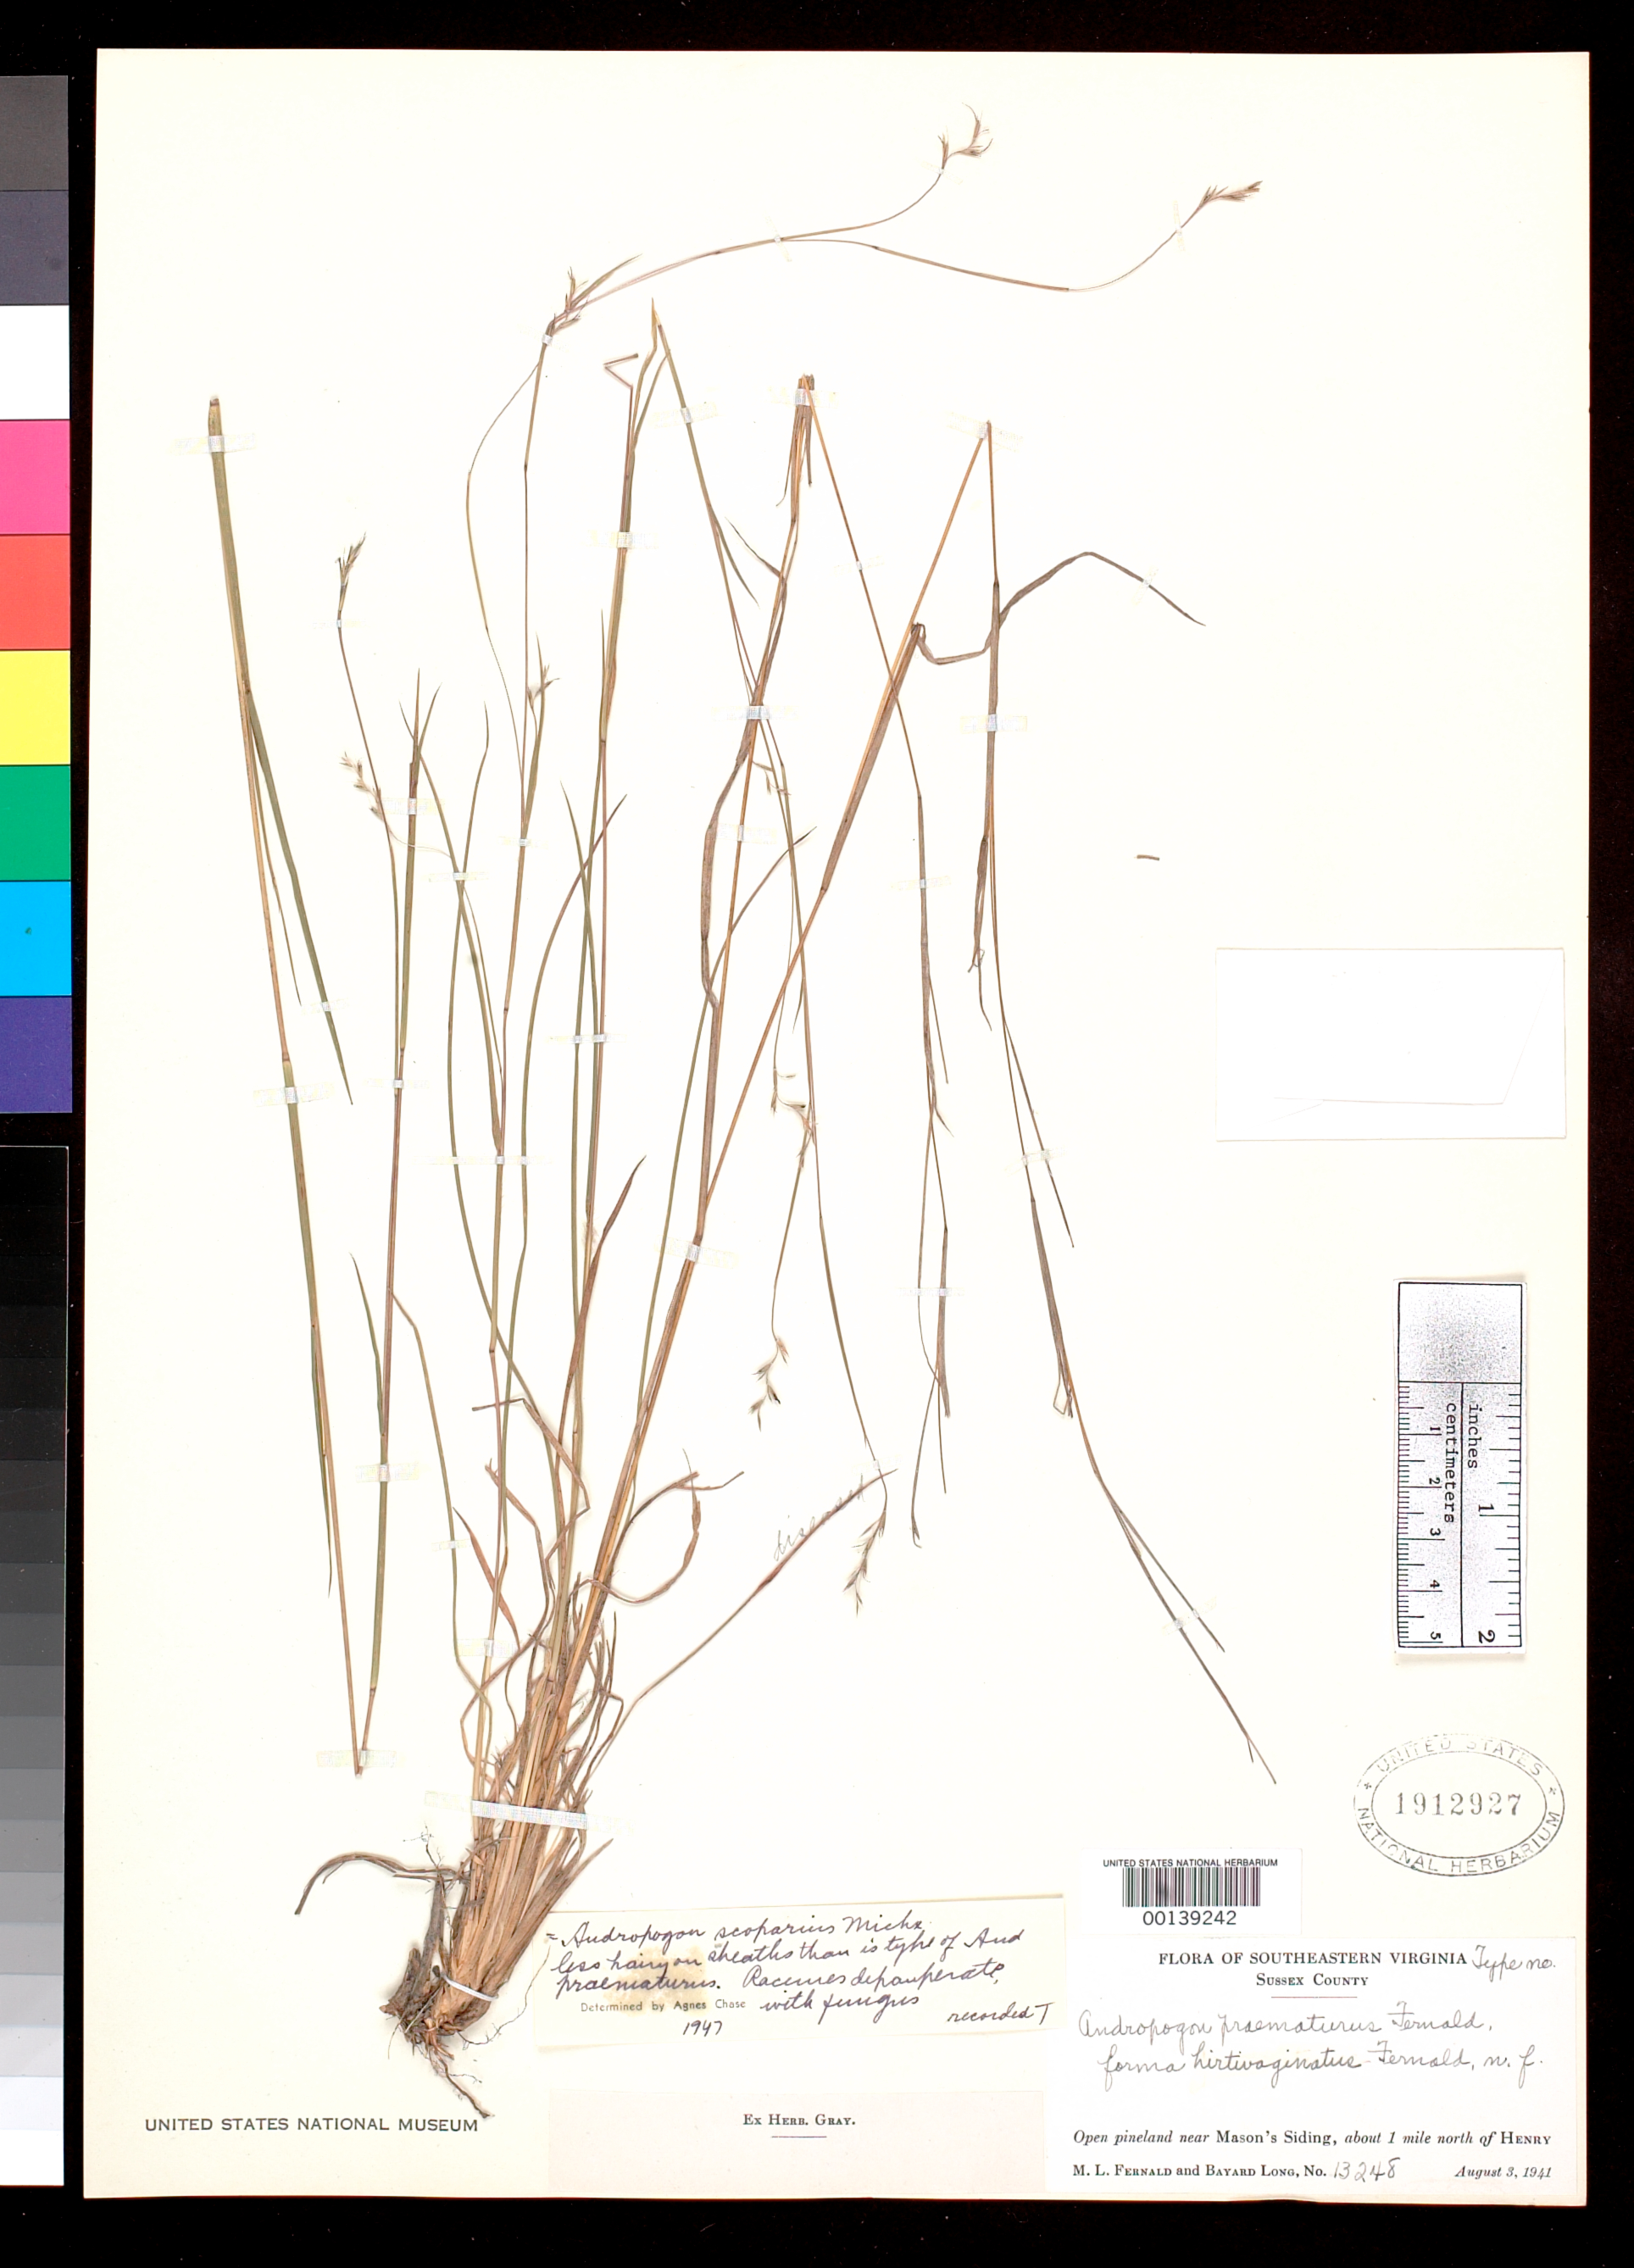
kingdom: Plantae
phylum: Tracheophyta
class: Liliopsida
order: Poales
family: Poaceae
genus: Andropogon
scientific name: Andropogon praematurus f. hirtivaginatus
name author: Fernald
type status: Isotype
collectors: M. L. Fernald & B. H. Long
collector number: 13248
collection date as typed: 03 Aug 1941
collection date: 1941-08-03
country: United States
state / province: Virginia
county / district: Sussex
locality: Near Mason's Siding, about 1 mi N of Henry.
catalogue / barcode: US 1912927